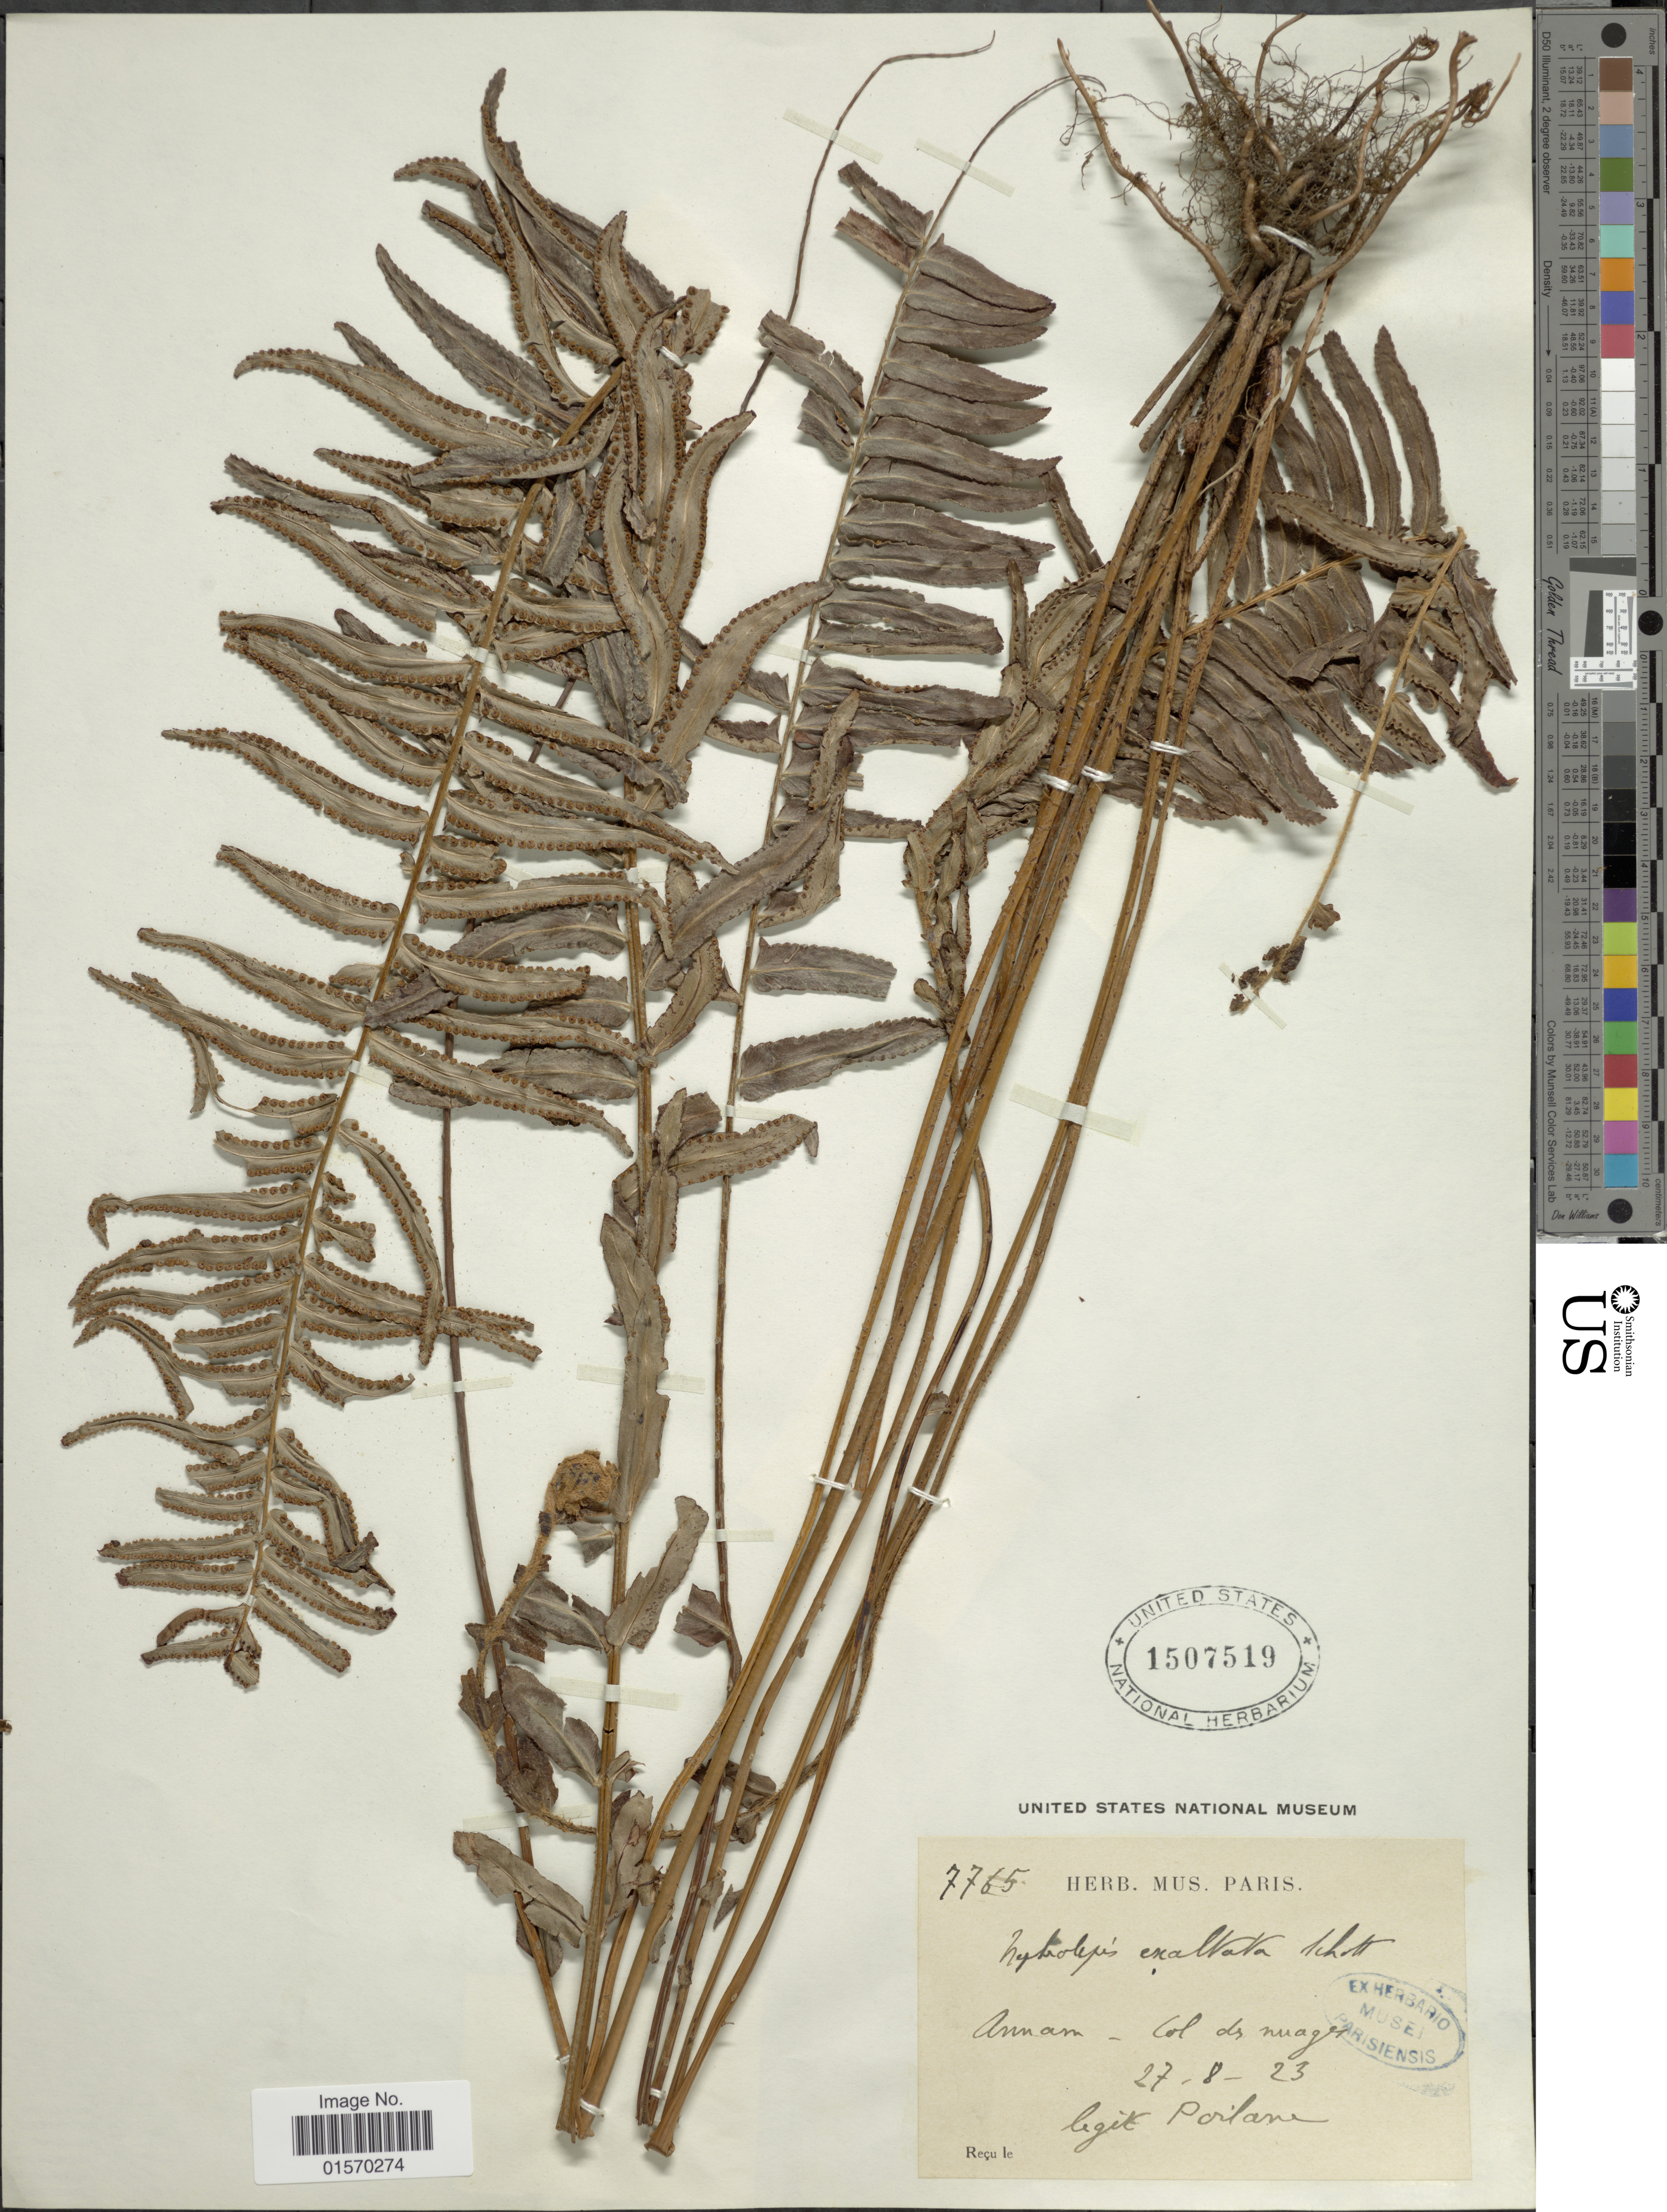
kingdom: Plantae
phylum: Tracheophyta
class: Polypodiopsida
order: Polypodiales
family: Nephrolepidaceae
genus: Nephrolepis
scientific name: Nephrolepis multiflora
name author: (Roxb.) F.M. Jarrett ex C.V. Morton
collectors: -. Poilane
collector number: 7765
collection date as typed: Transcribed d/m/y: 27/8/23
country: Vietnam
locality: Annam - Col dr nuager [interpreted]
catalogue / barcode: US 1507519